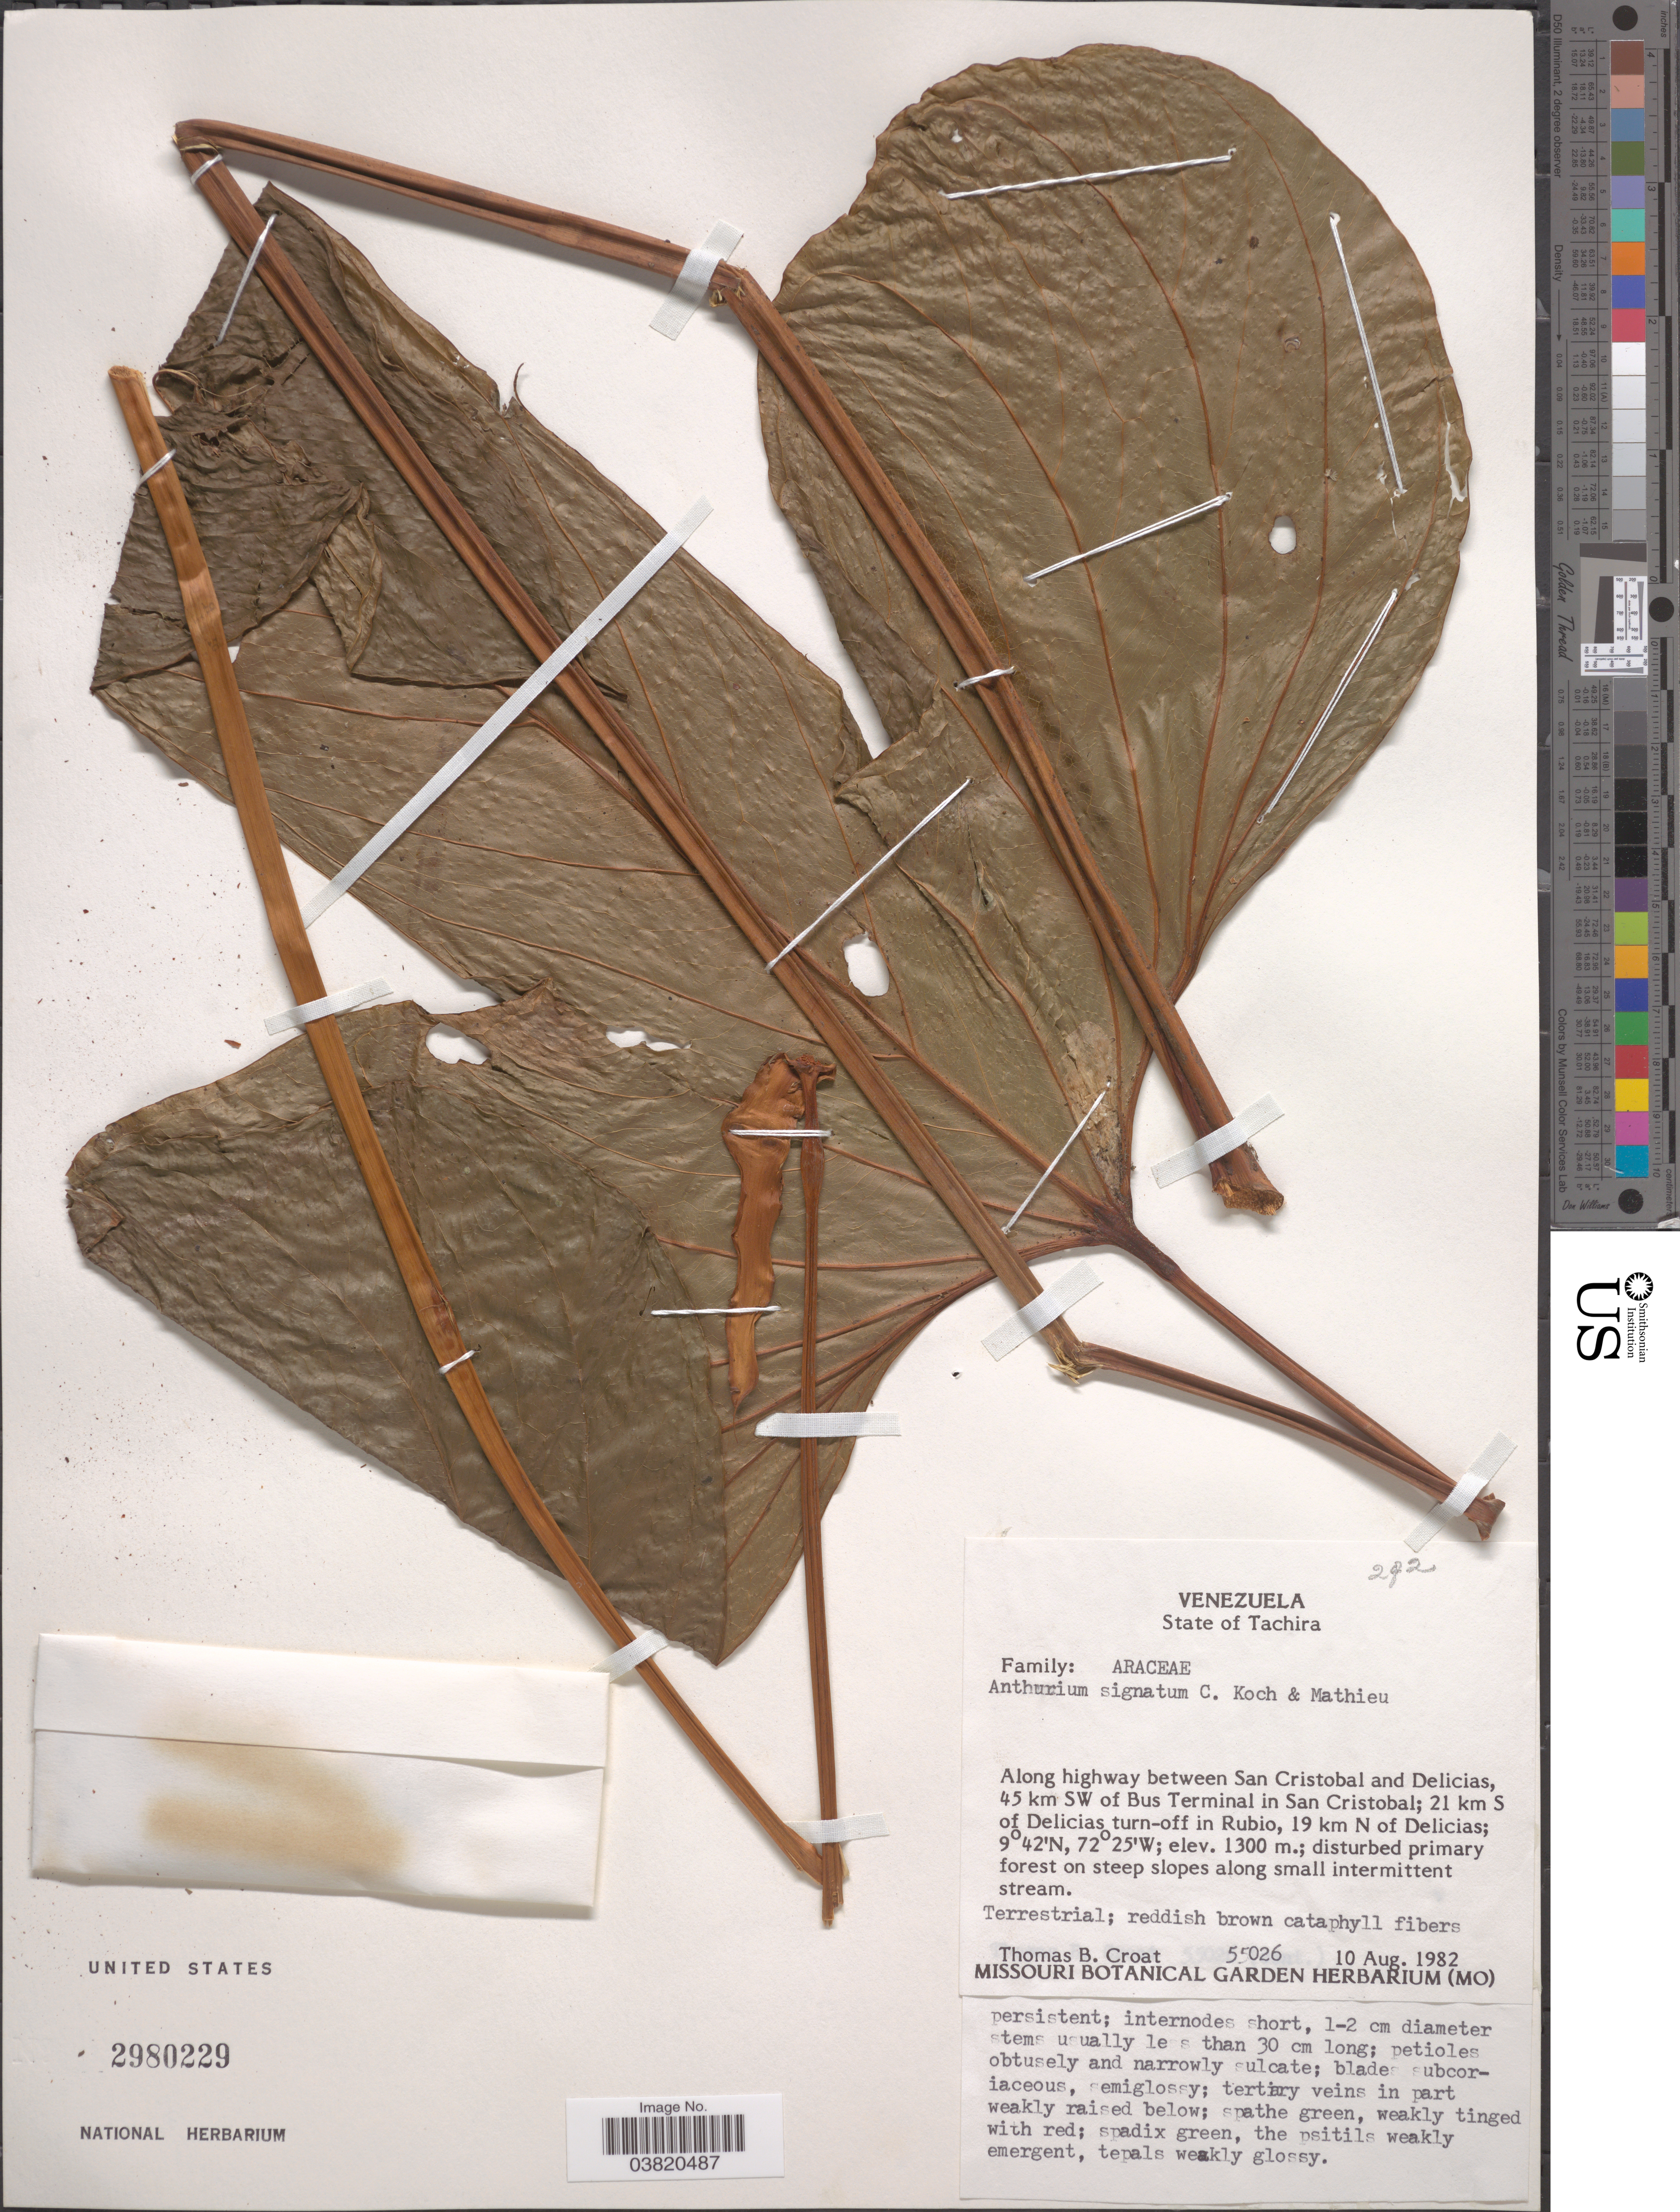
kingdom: Plantae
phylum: Tracheophyta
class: Liliopsida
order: Alismatales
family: Araceae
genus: Anthurium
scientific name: Anthurium signatum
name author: K. Koch & L. Mathieu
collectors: T. B. Croat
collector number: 55026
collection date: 1982-08-10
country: Venezuela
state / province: Tachira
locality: Along highway between San Cristobal and Delicias, 45 km SW of Bus Terminal in San Cristobal; 21 km S of Delicias turn-off in Rubio, 19 km N of Delicias; on steep slopes along small intermittent stream.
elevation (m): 1300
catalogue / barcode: US 2980229